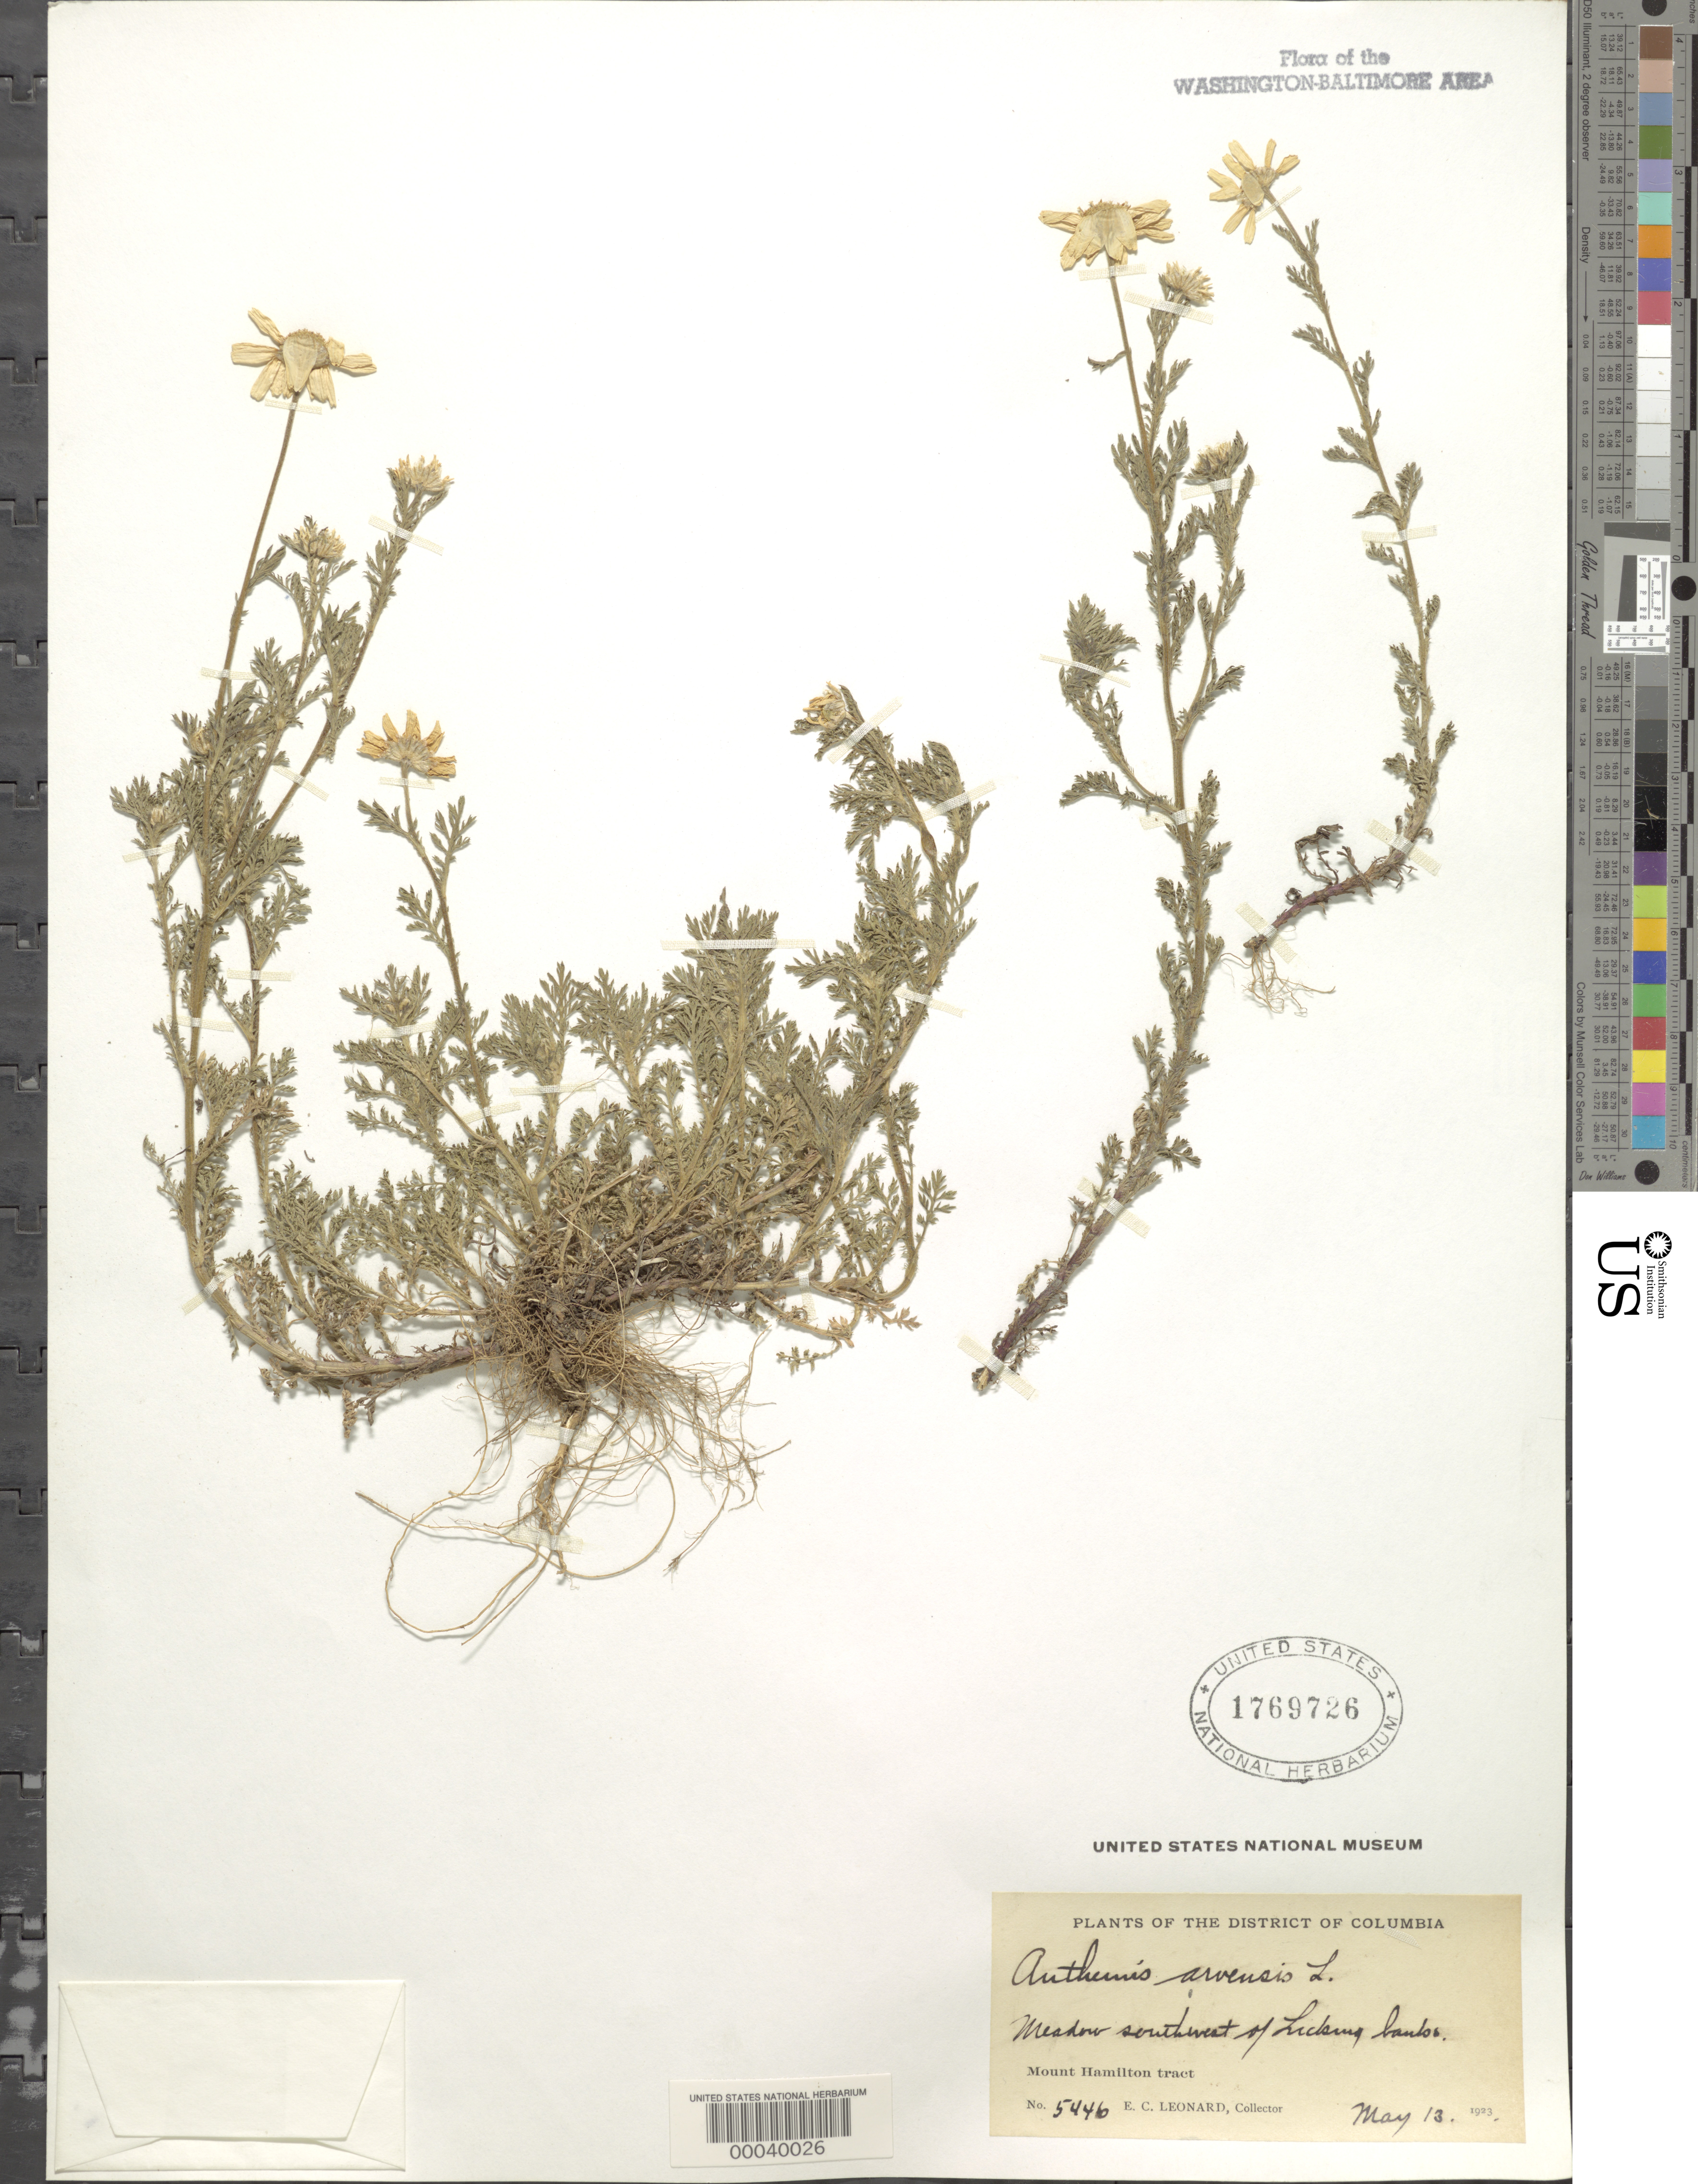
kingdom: Plantae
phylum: Tracheophyta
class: Magnoliopsida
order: Asterales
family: Asteraceae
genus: Anthemis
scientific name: Anthemis arvensis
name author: L.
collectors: E. C. Leonard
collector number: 5446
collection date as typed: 13 May 1923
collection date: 1923-05-13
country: United States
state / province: District of Columbia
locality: SW of Licking Banks Mount Hamilton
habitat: Meadow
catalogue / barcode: US 1769726